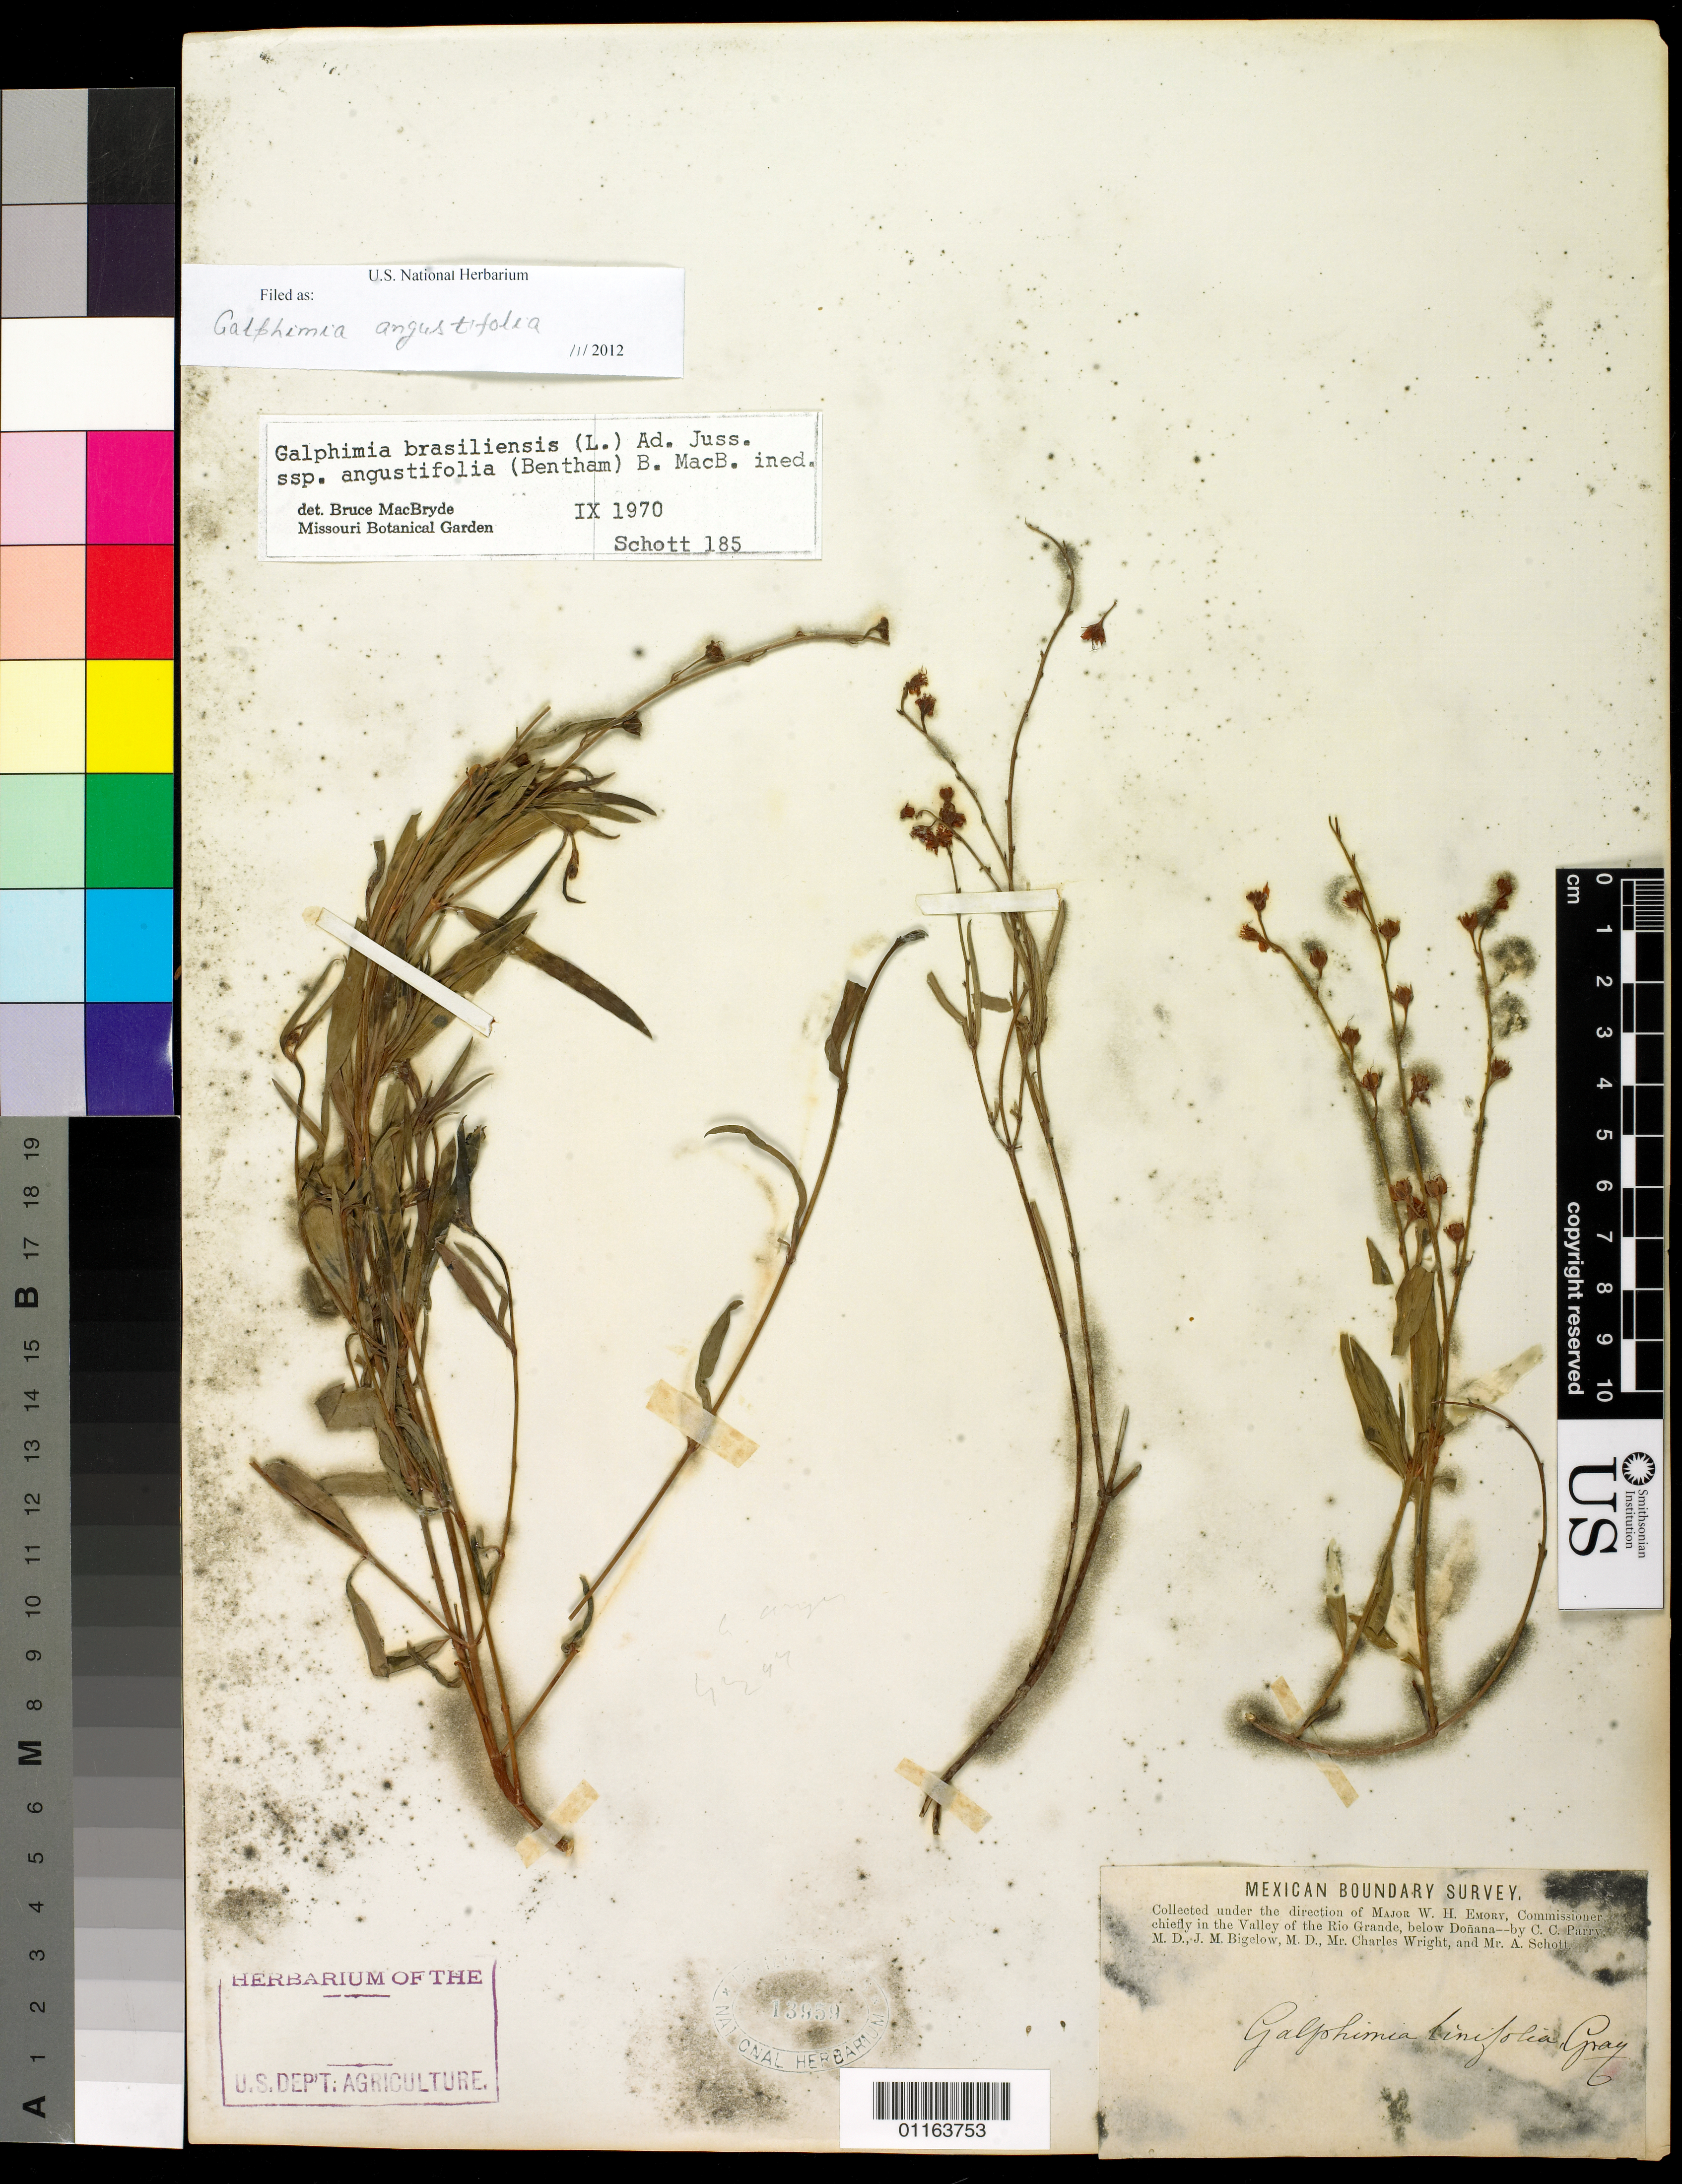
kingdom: Plantae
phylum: Tracheophyta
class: Magnoliopsida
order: Malpighiales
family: Malpighiaceae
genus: Galphimia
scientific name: Galphimia angustifolia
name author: Benth.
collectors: C. C. Parry, J. M. Bigelow, C. Wright & A. C. V. Schott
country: Mexico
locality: Valley of the Rio Grande, below Doñana.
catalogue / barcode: US 13959